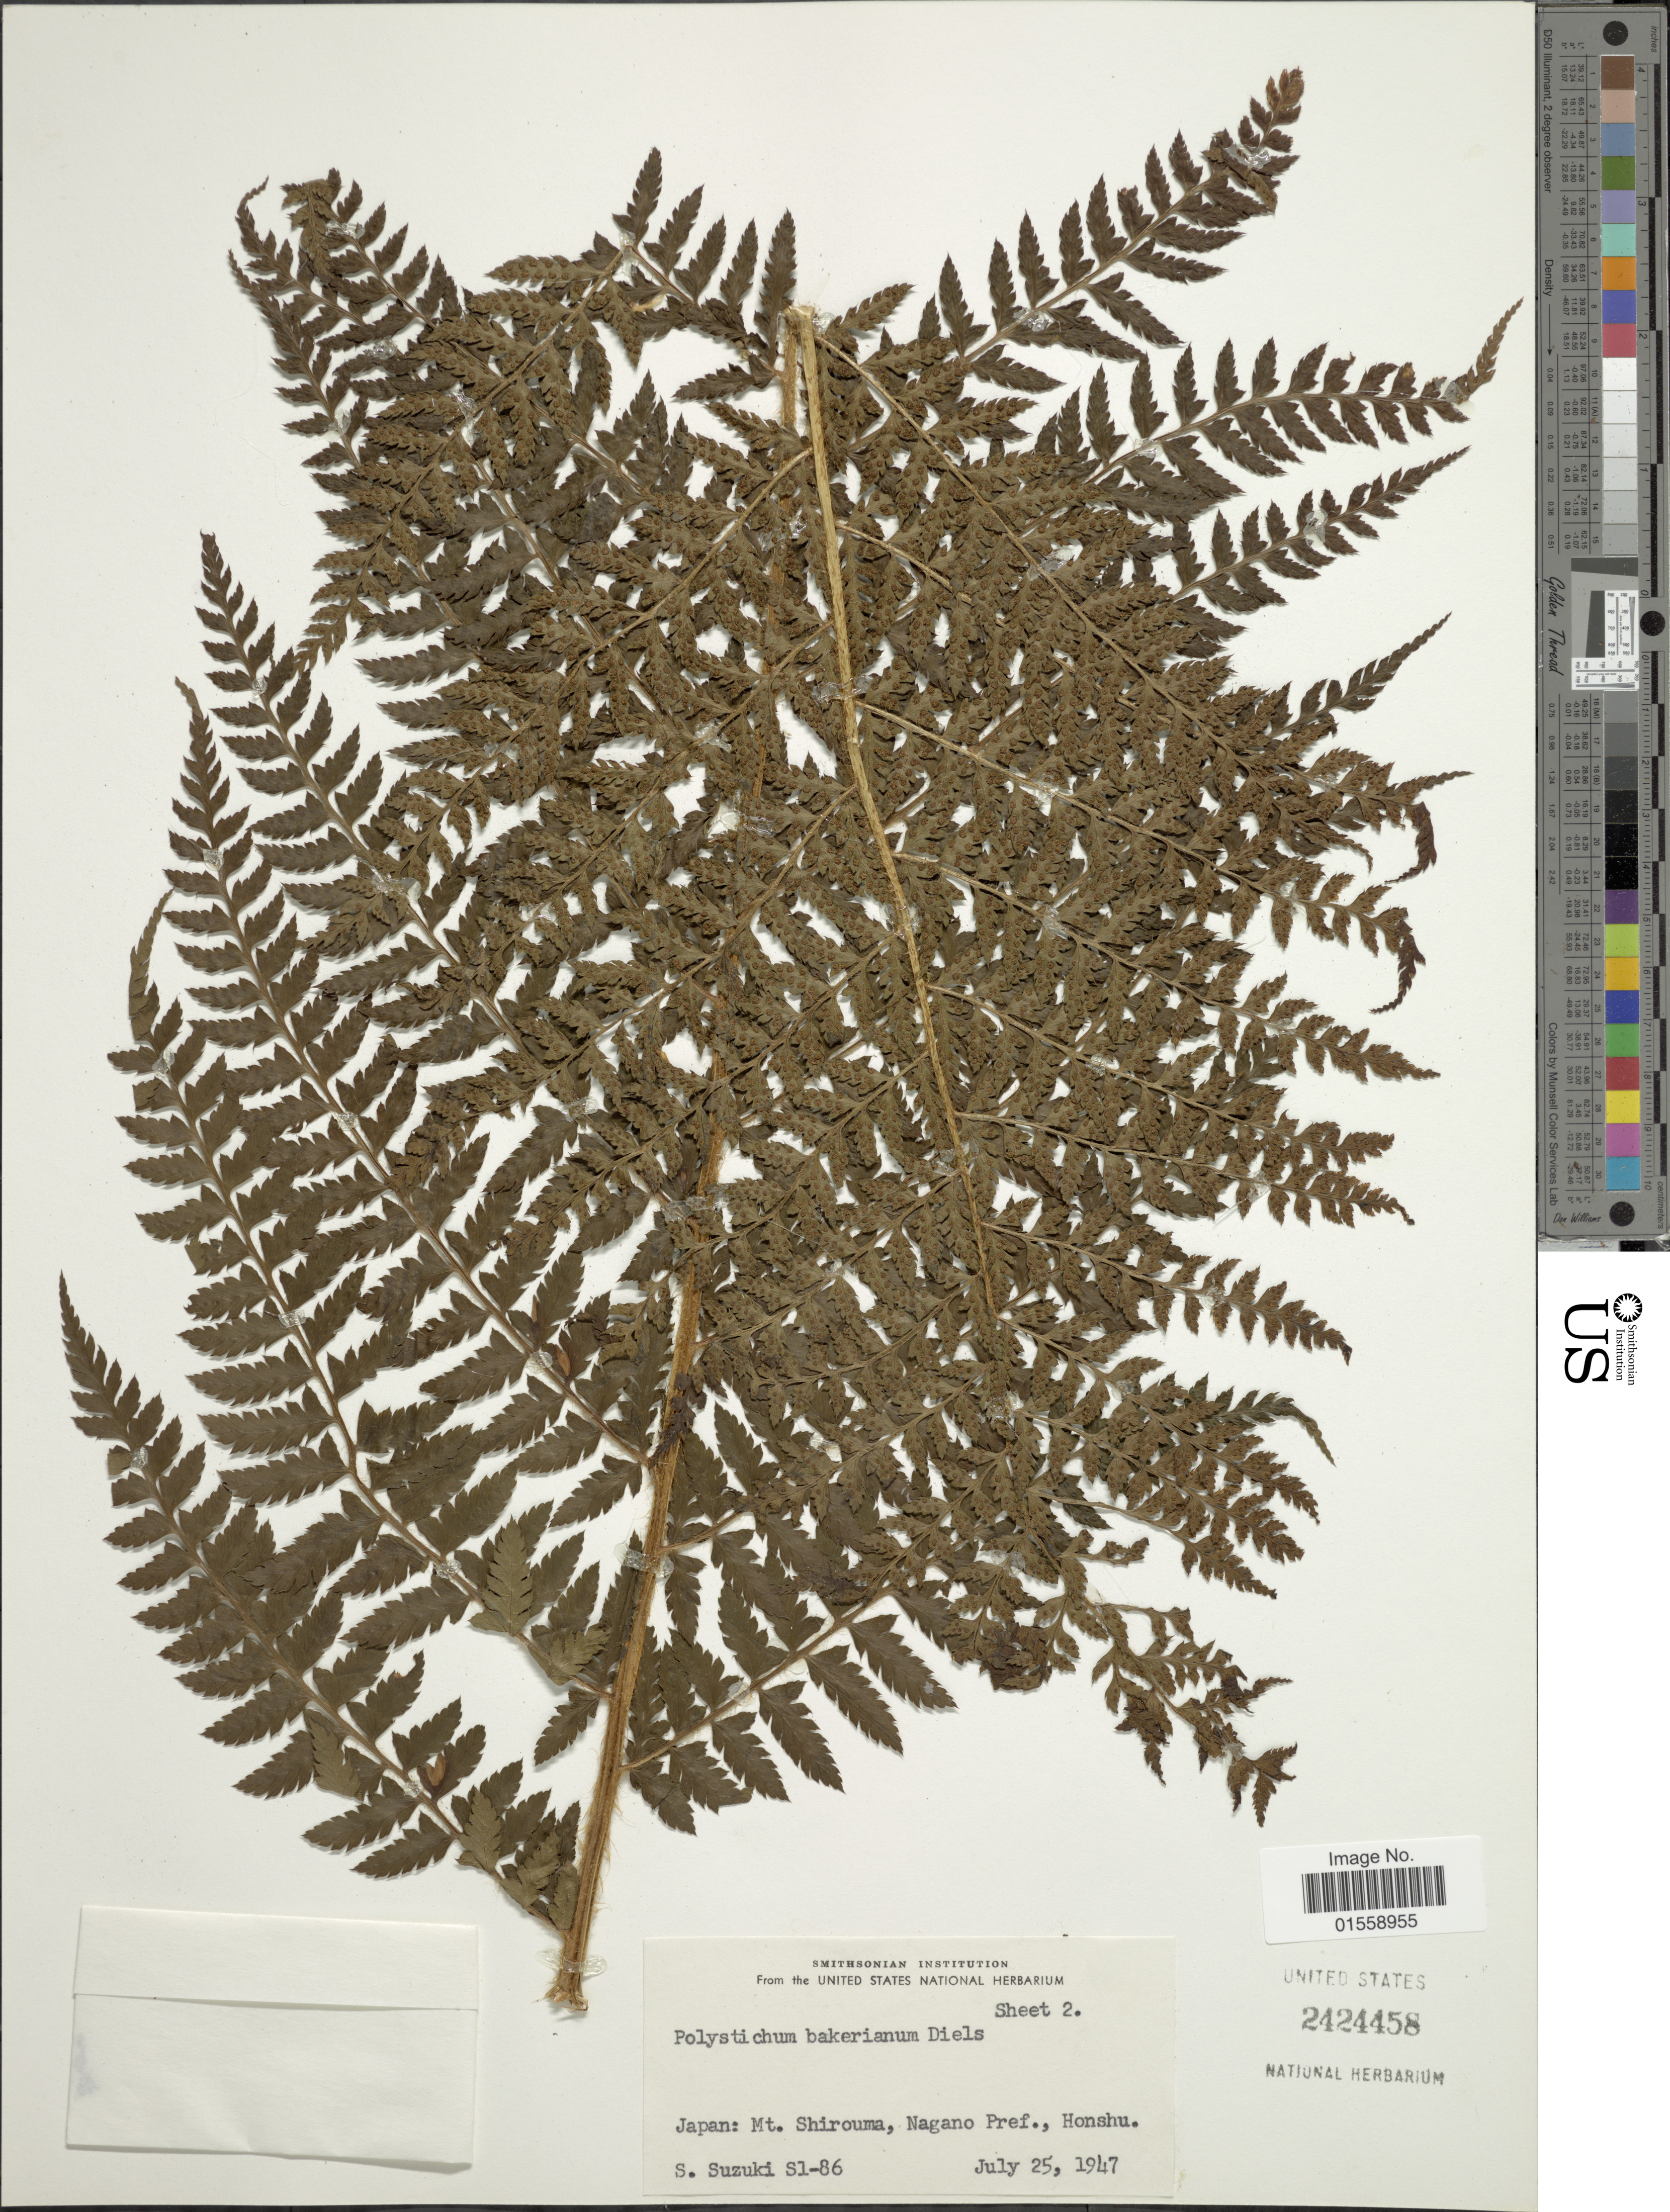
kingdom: Plantae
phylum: Tracheophyta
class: Polypodiopsida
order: Polypodiales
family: Dryopteridaceae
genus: Polystichum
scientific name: Polystichum bakerianum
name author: (Atk. ex C.B. Clarke) Diels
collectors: S. Suzuki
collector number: S1-86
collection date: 1947-07-25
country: Japan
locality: Mt. Shirouma, Nagano-pref. Honshu.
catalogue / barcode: US 2424458